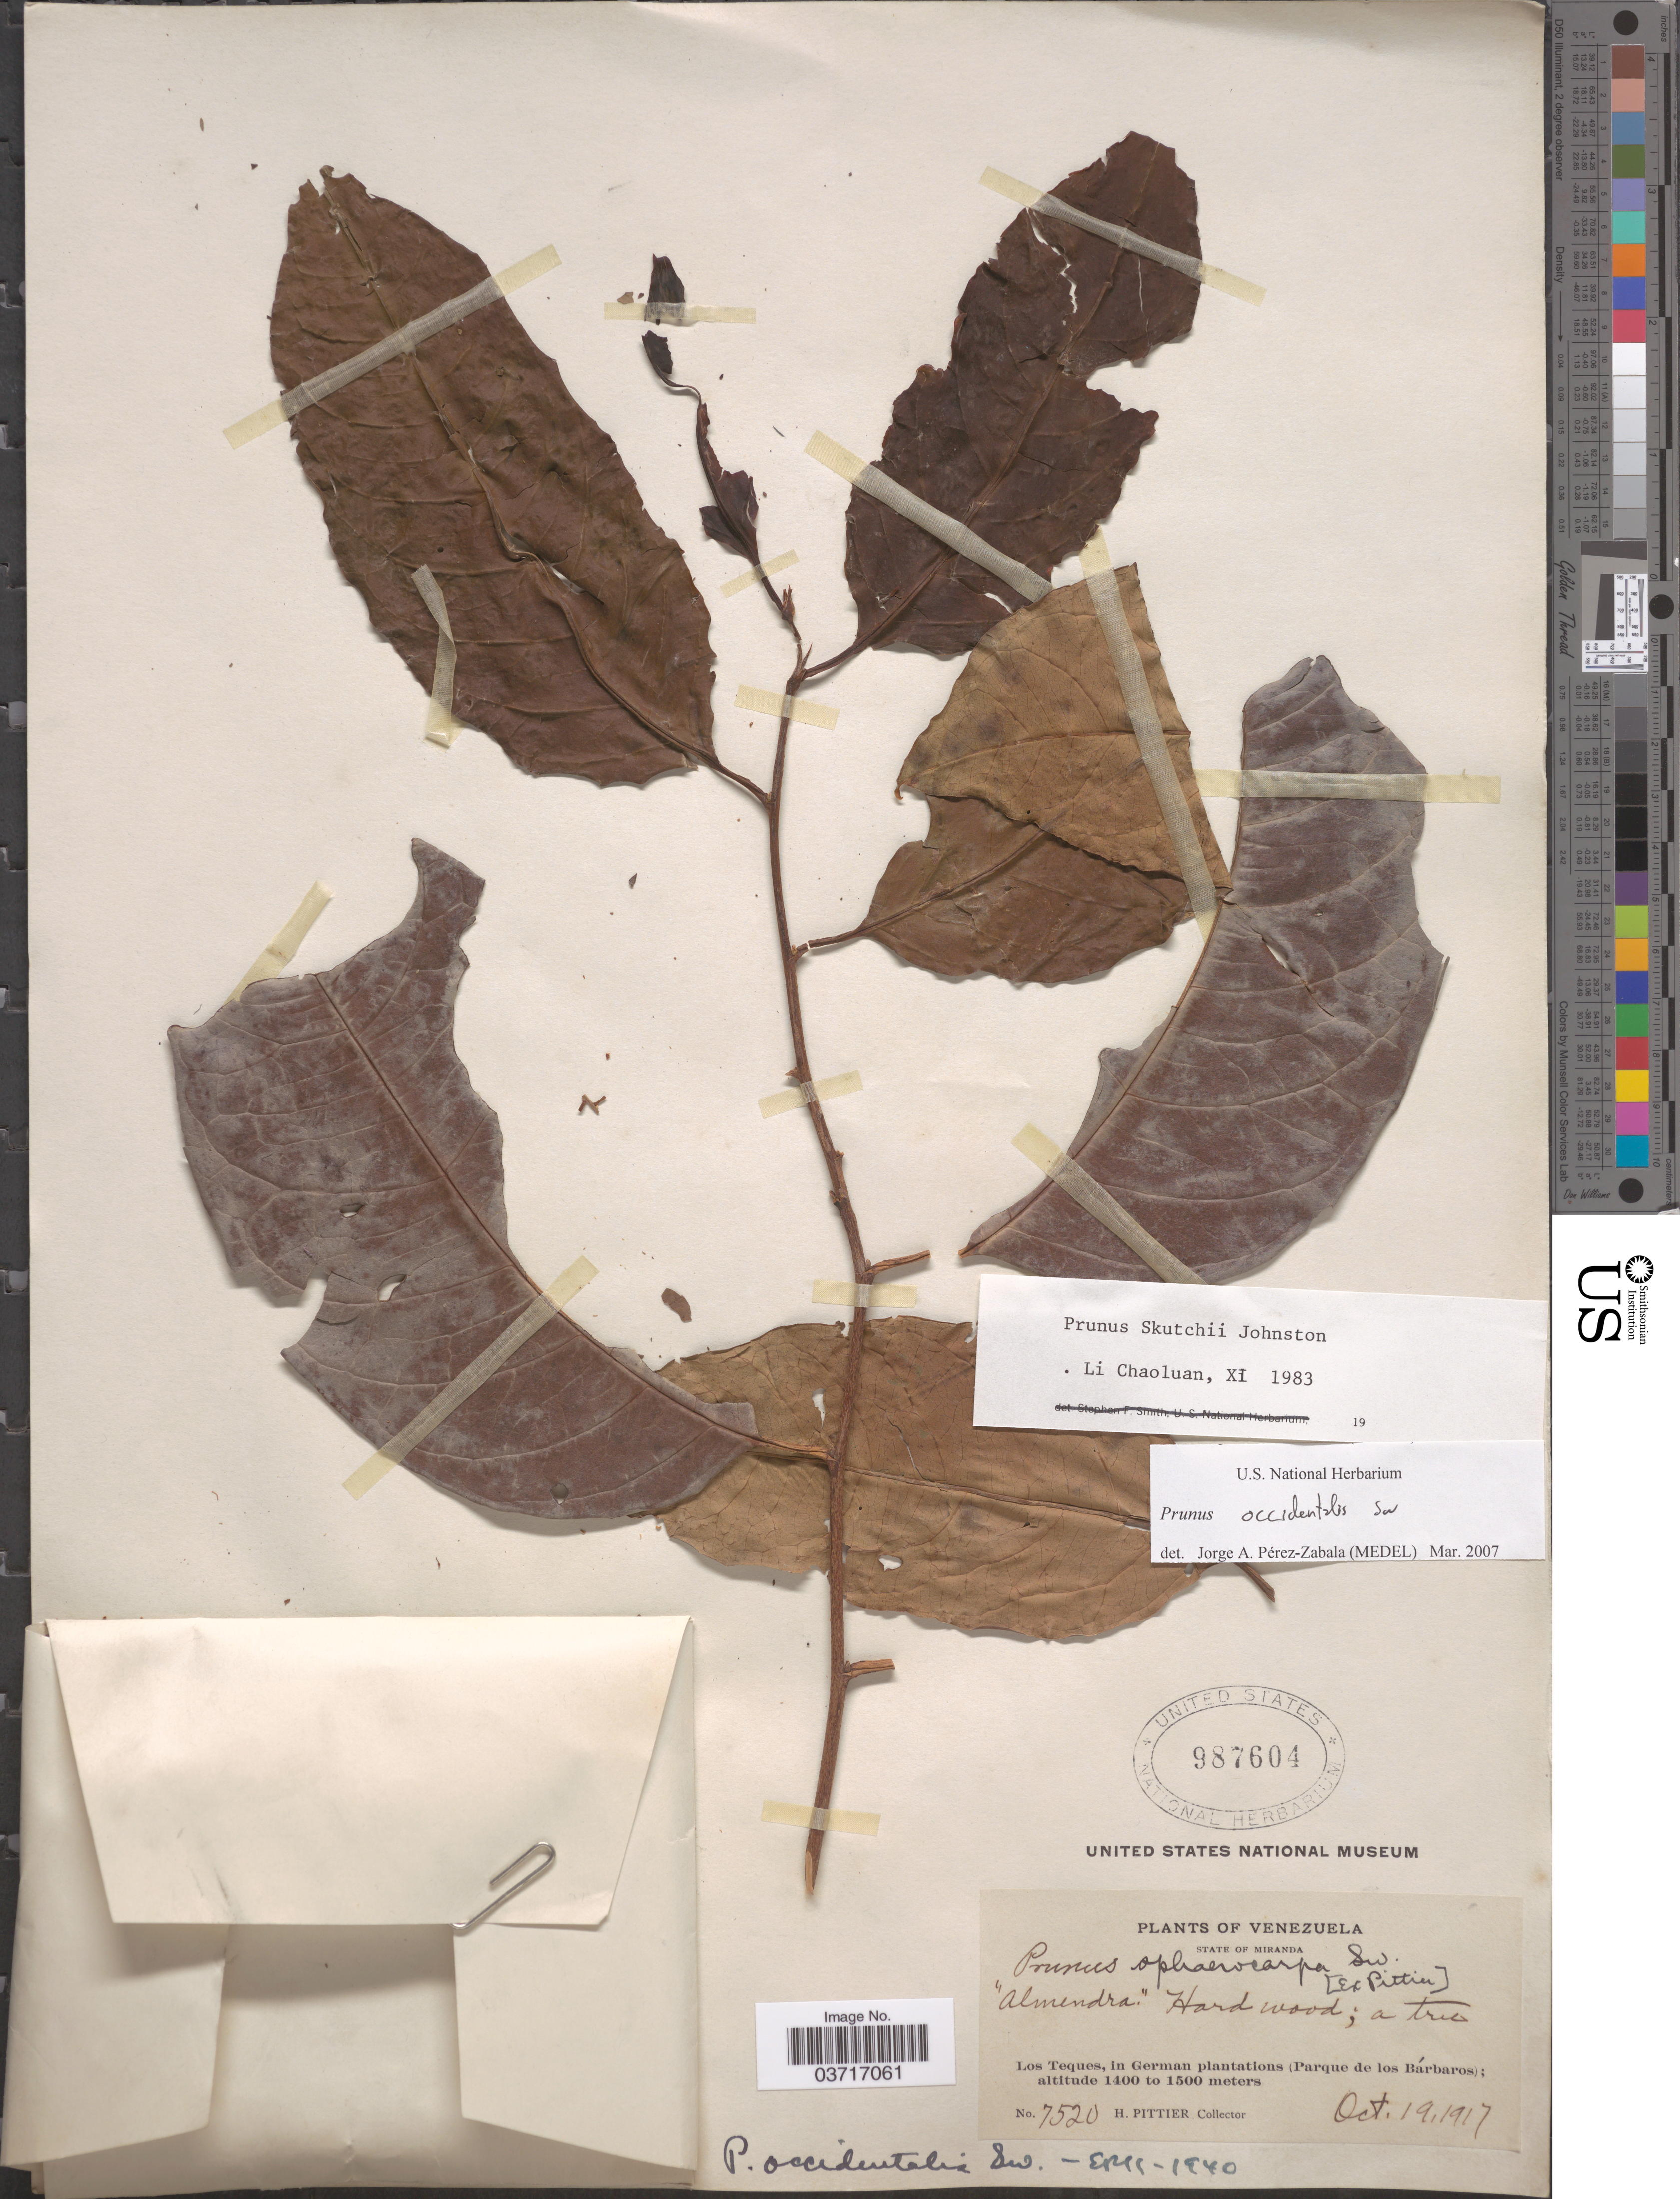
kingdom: Plantae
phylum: Tracheophyta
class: Magnoliopsida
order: Rosales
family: Rosaceae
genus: Prunus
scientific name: Prunus occidentalis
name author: Sw.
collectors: H. F. Pittier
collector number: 7520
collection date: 1917-10-19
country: Venezuela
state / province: Miranda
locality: Los Teques, in German plantations (Parque de los Bárbaros)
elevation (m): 1400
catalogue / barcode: US 987604